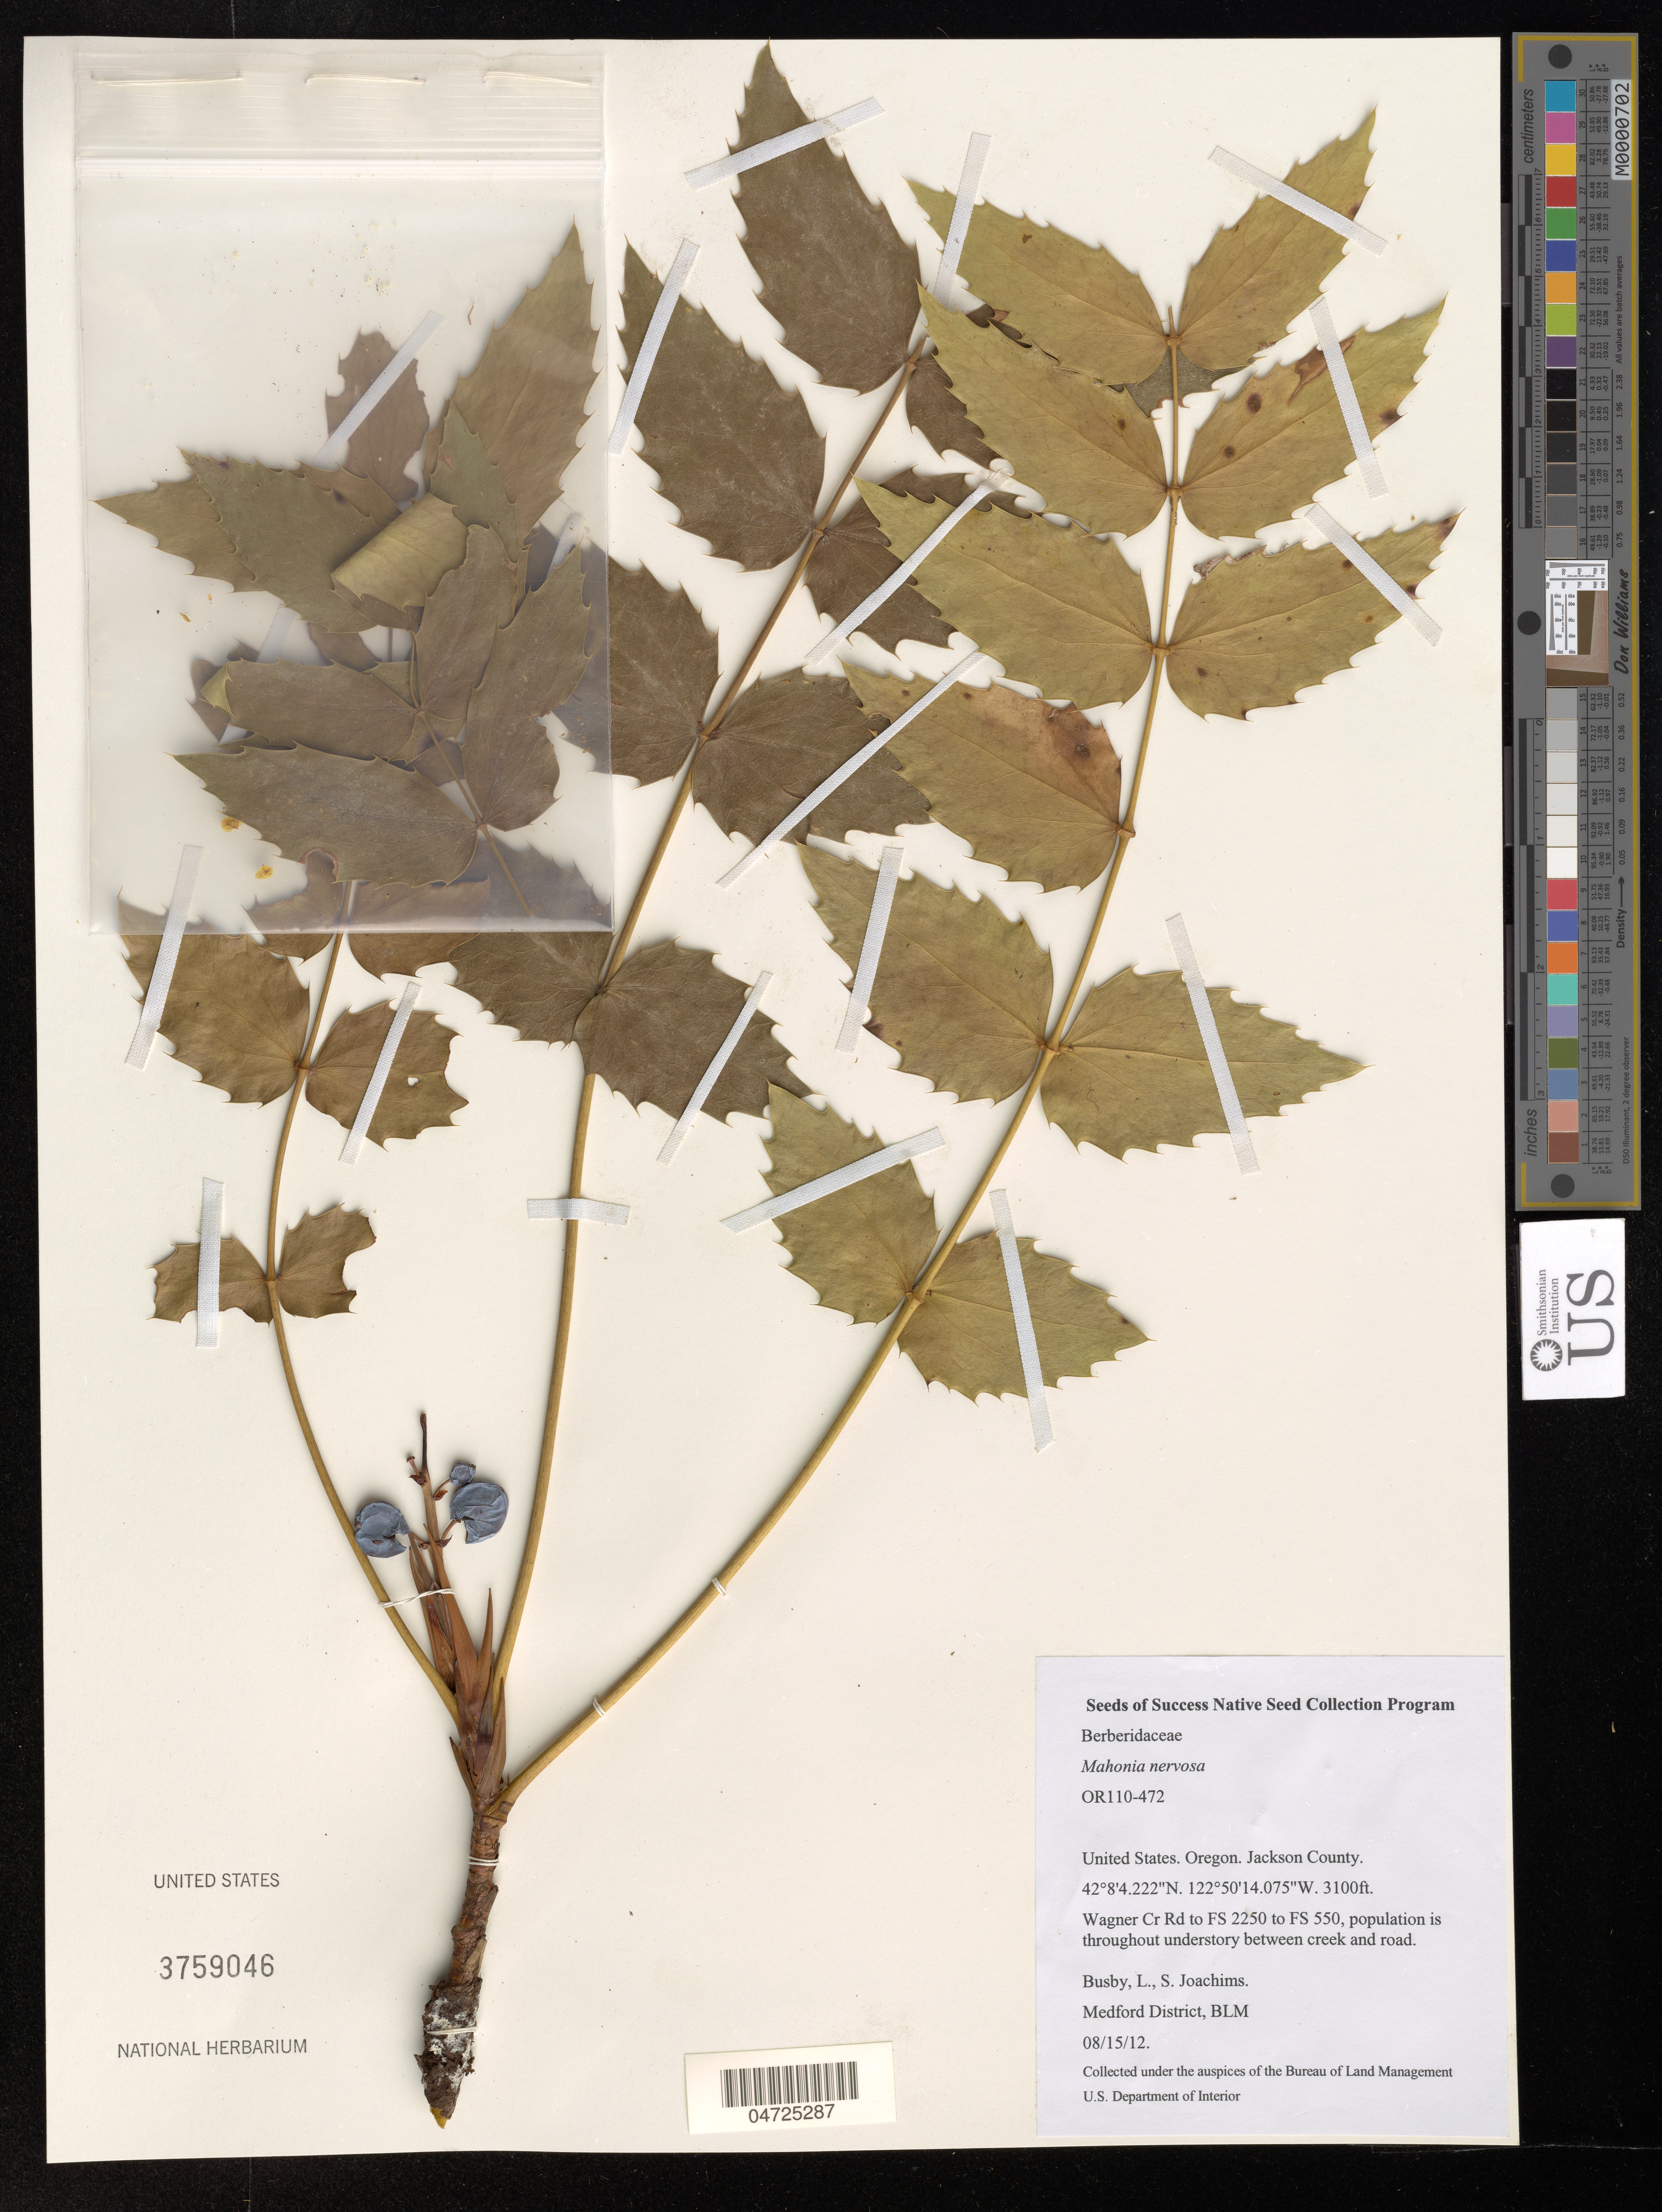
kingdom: Plantae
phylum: Tracheophyta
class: Magnoliopsida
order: Ranunculales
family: Berberidaceae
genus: Mahonia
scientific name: Mahonia nervosa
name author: (Pursh) Nutt.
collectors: L. Busby & S. Joachims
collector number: OR110-472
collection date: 2012-08-15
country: United States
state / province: Oregon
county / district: Jackson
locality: Jackson County. Wagner Cr Rd to FS 2250 to FS 550, population is throughout understory between creek and road.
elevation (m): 945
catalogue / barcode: US 3759046